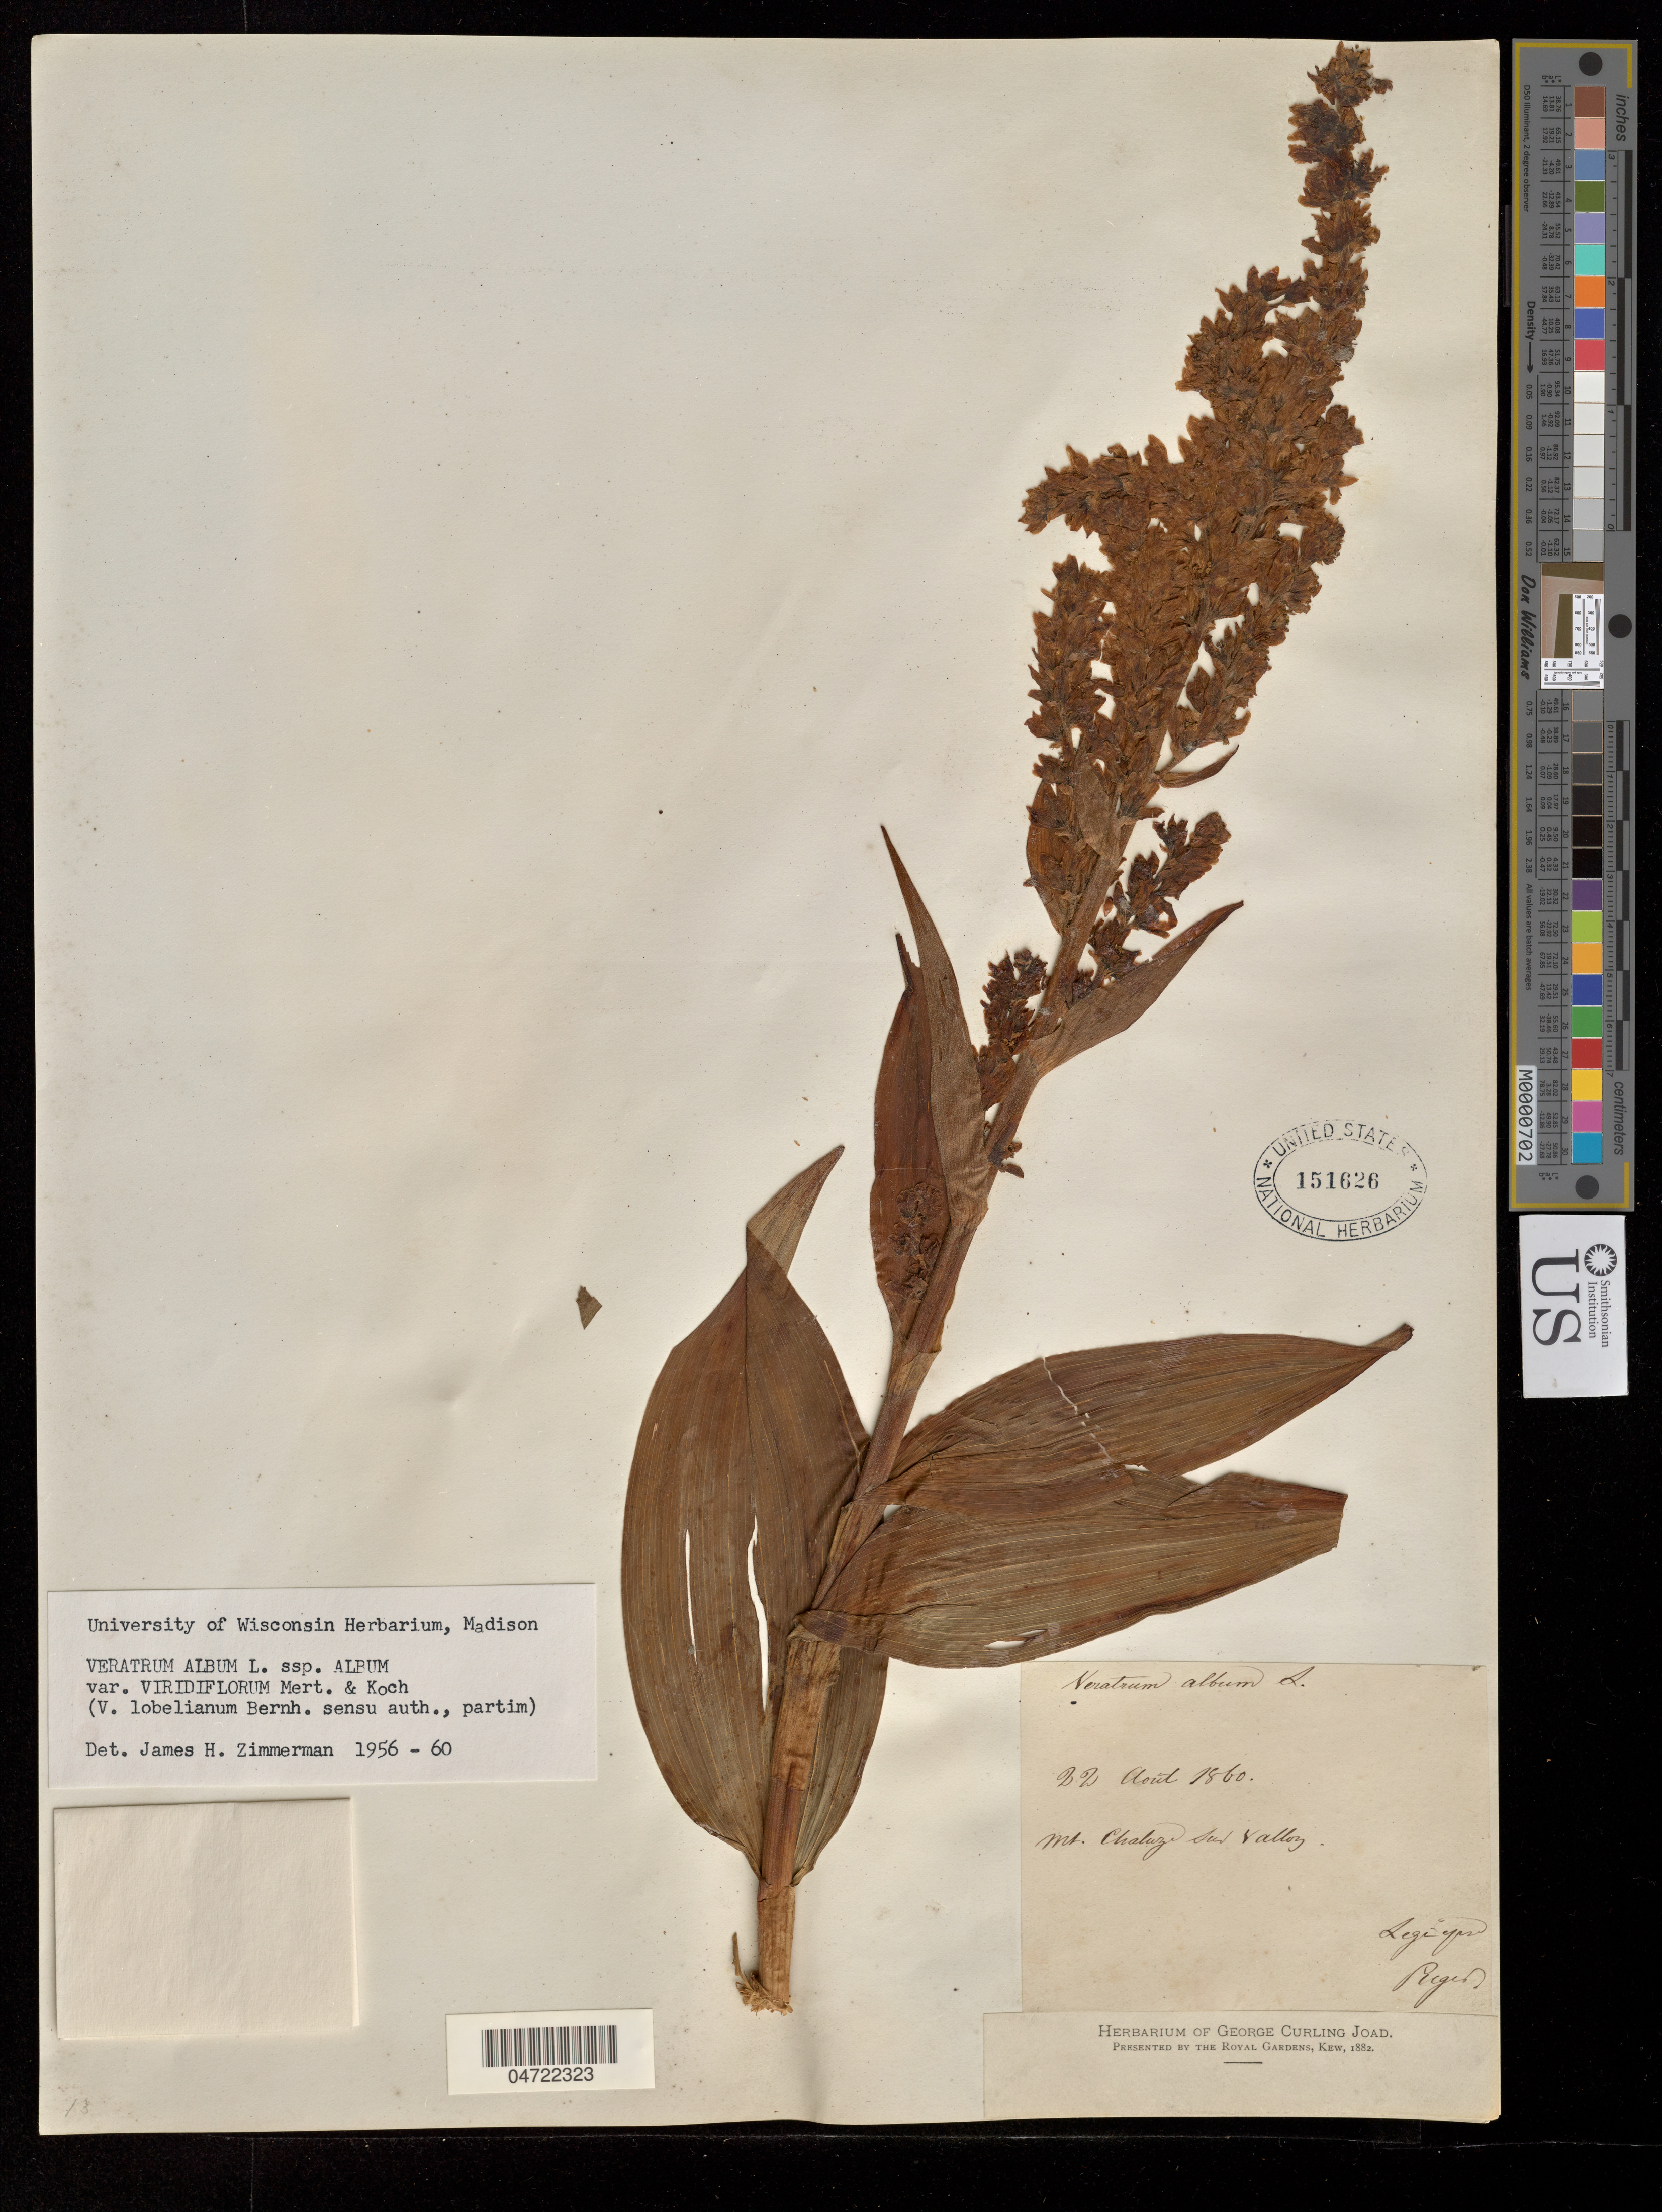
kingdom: Plantae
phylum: Tracheophyta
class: Liliopsida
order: Liliales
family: Melanthiaceae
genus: Veratrum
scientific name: Veratrum album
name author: L.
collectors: -. Puget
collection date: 1860-08-22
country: France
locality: Mt. Chaluzi. (Haute Sanvi) [interpreted]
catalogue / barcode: US 151626